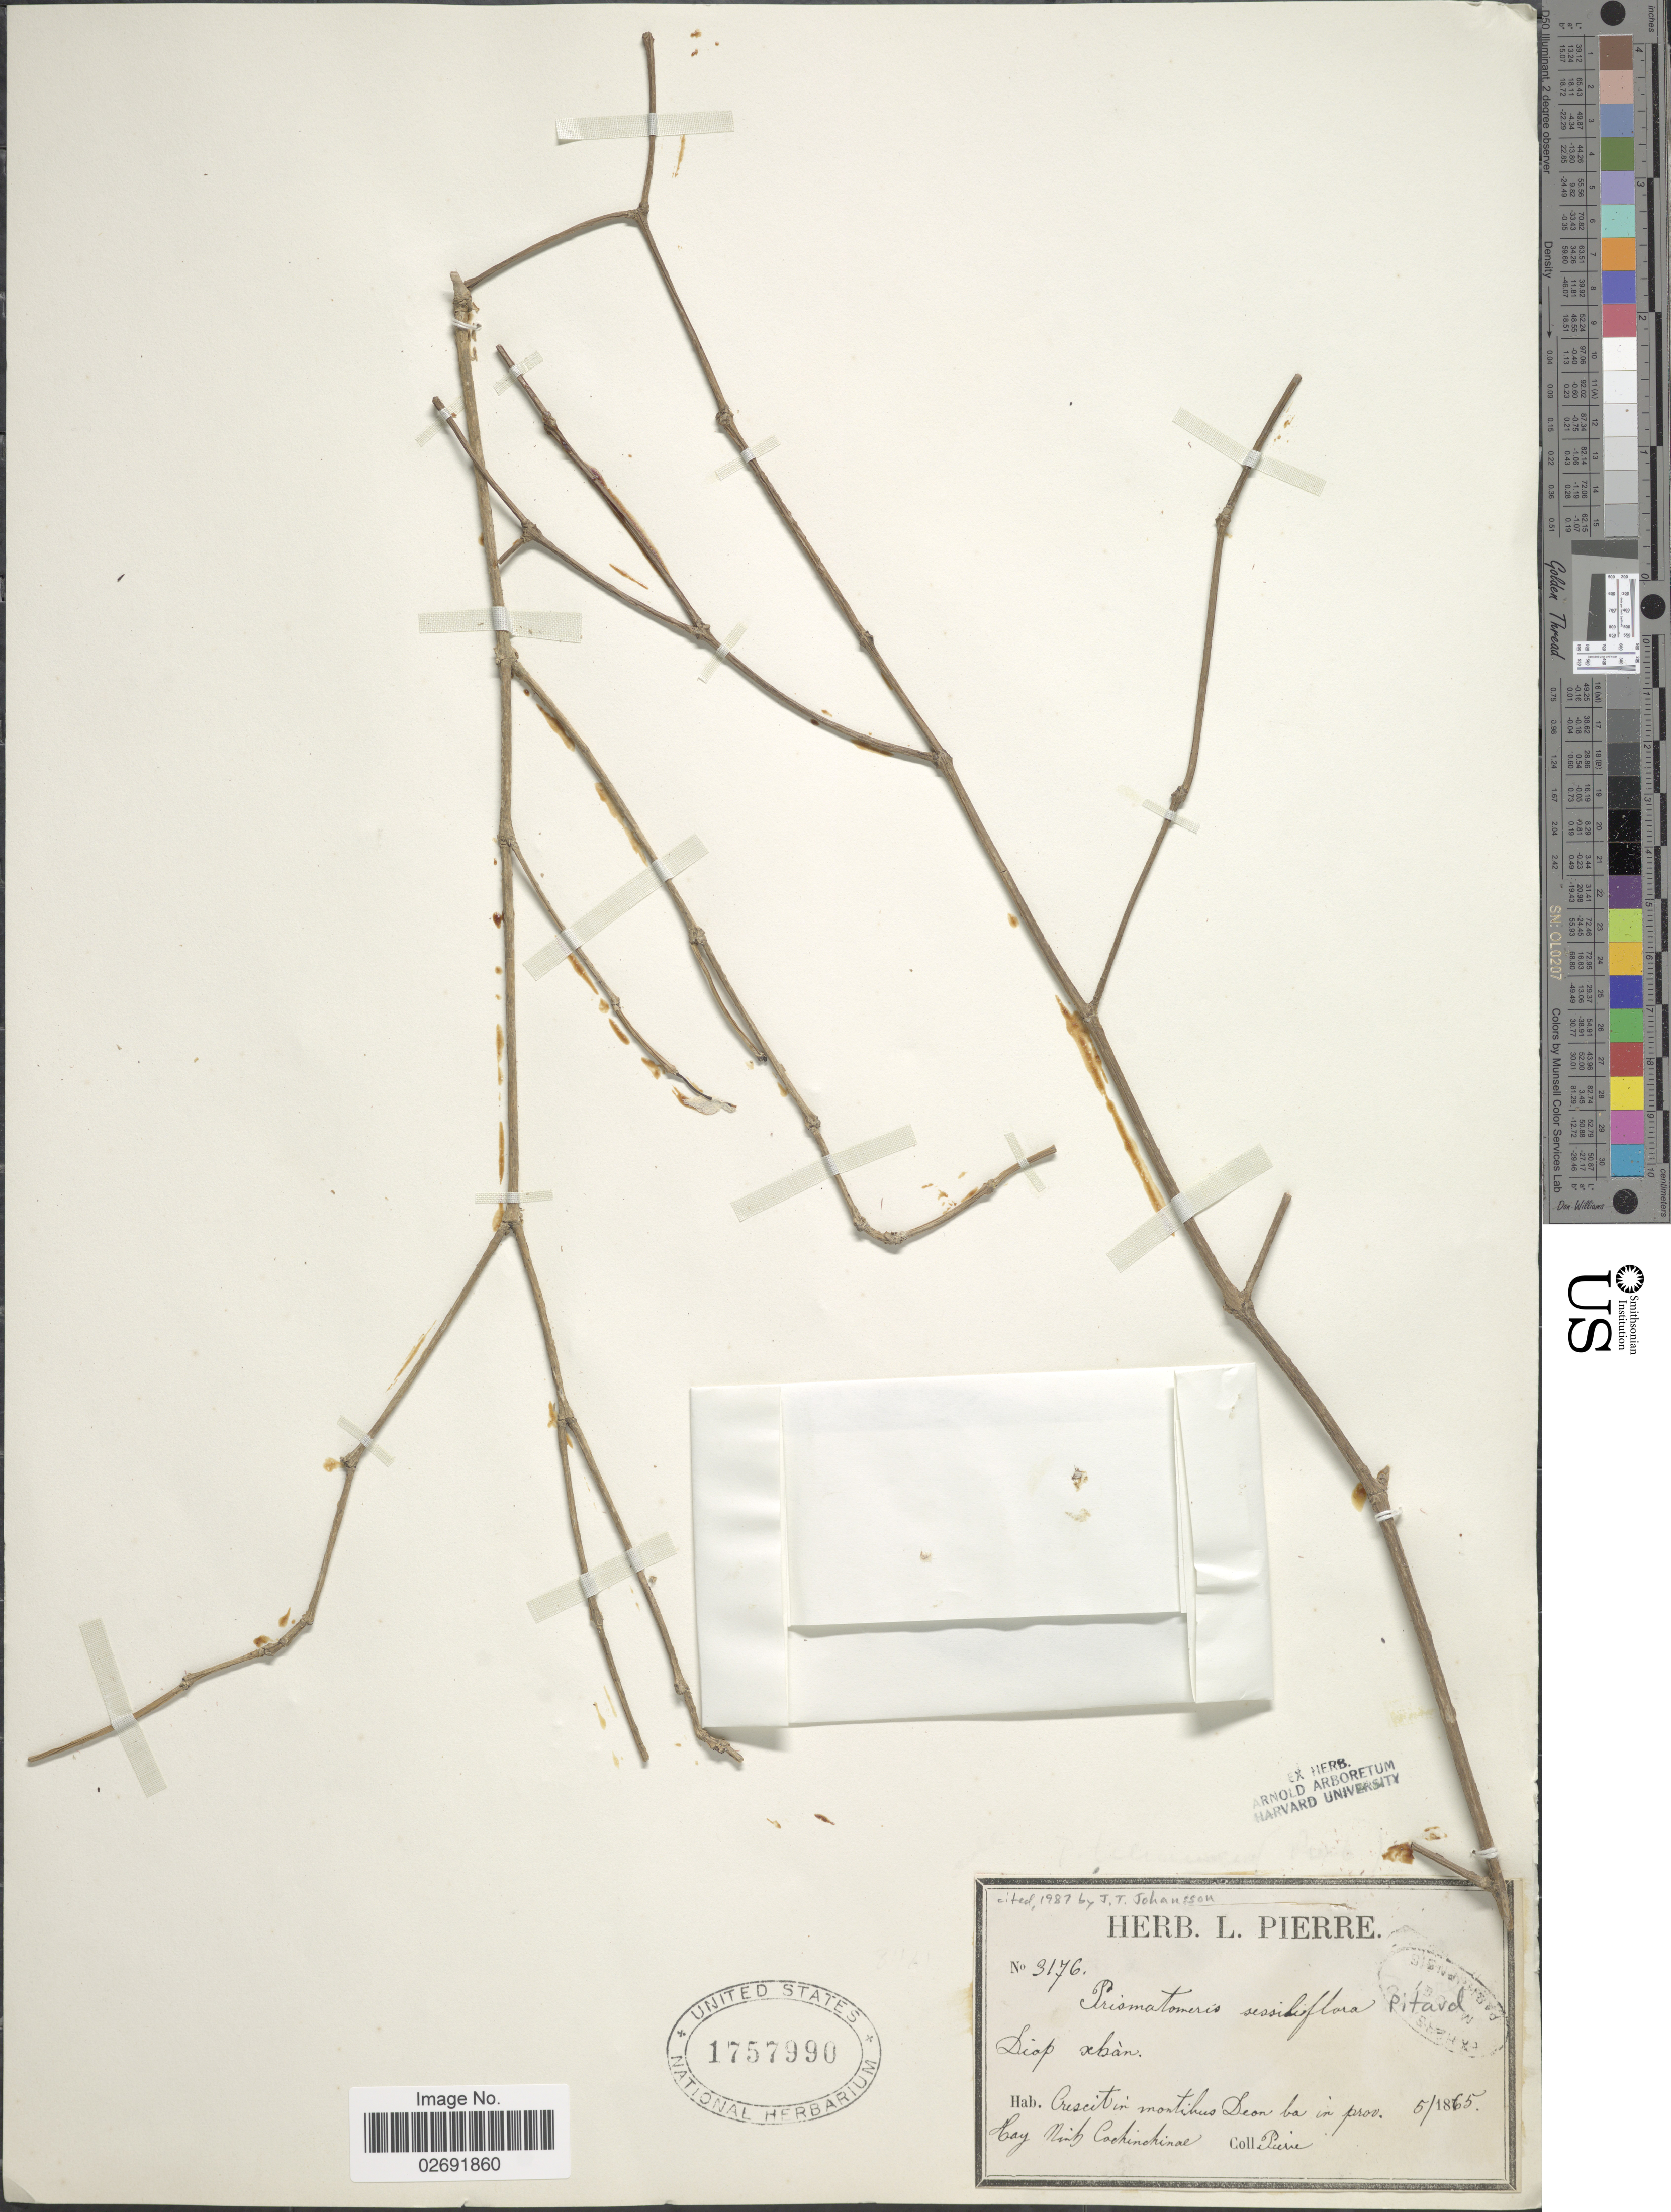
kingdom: Plantae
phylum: Tracheophyta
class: Magnoliopsida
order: Gentianales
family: Rubiaceae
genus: Prismatomeris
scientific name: Prismatomeris sessiliflora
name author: Pierre ex Pit.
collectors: L. Pierre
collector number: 3176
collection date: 1865-05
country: Vietnam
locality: Crescit in montibus Leon ba in prov. Hay Ninh Cochinchinae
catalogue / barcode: US 1757990